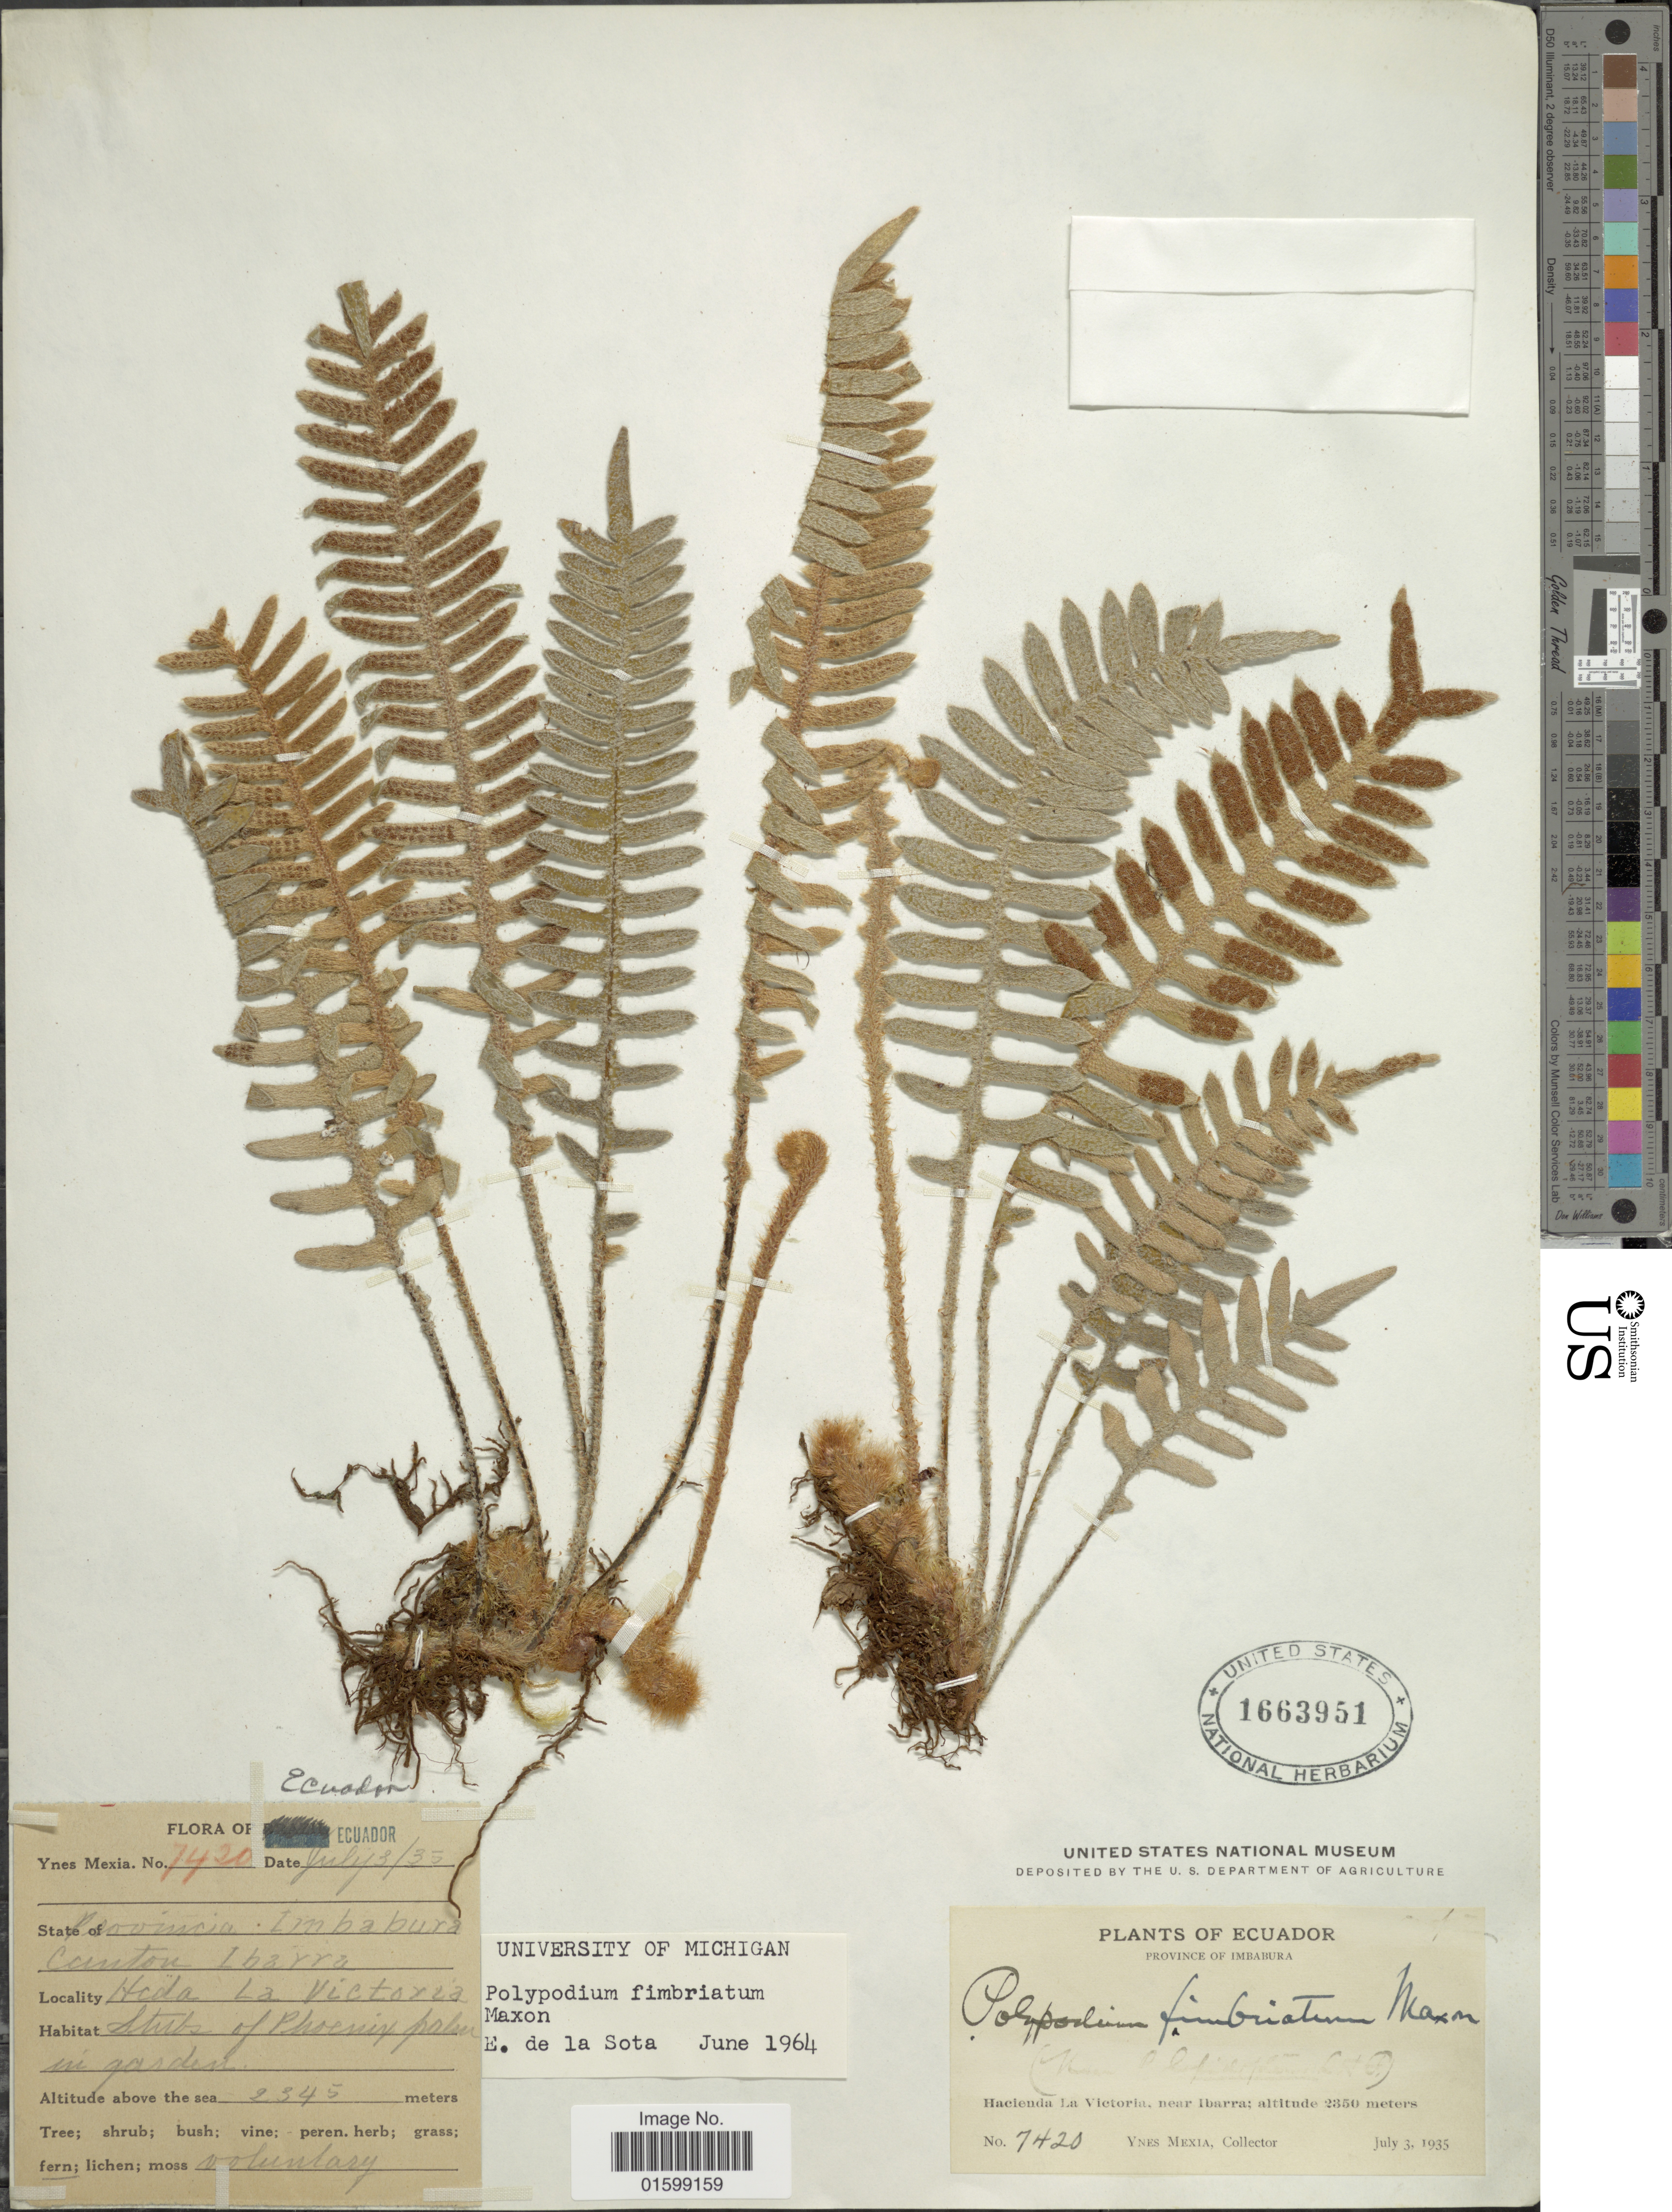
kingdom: Plantae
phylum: Tracheophyta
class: Polypodiopsida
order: Polypodiales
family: Polypodiaceae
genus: Pleopeltis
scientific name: Pleopeltis fimbriata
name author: (Maxon) A.R. Sm.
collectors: Y. Mexia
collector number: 7420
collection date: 1935-07-03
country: Ecuador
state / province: Imbabura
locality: Hacienda La Victoria, near Ibarram canton Ibarra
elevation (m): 2345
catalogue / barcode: US 1663951